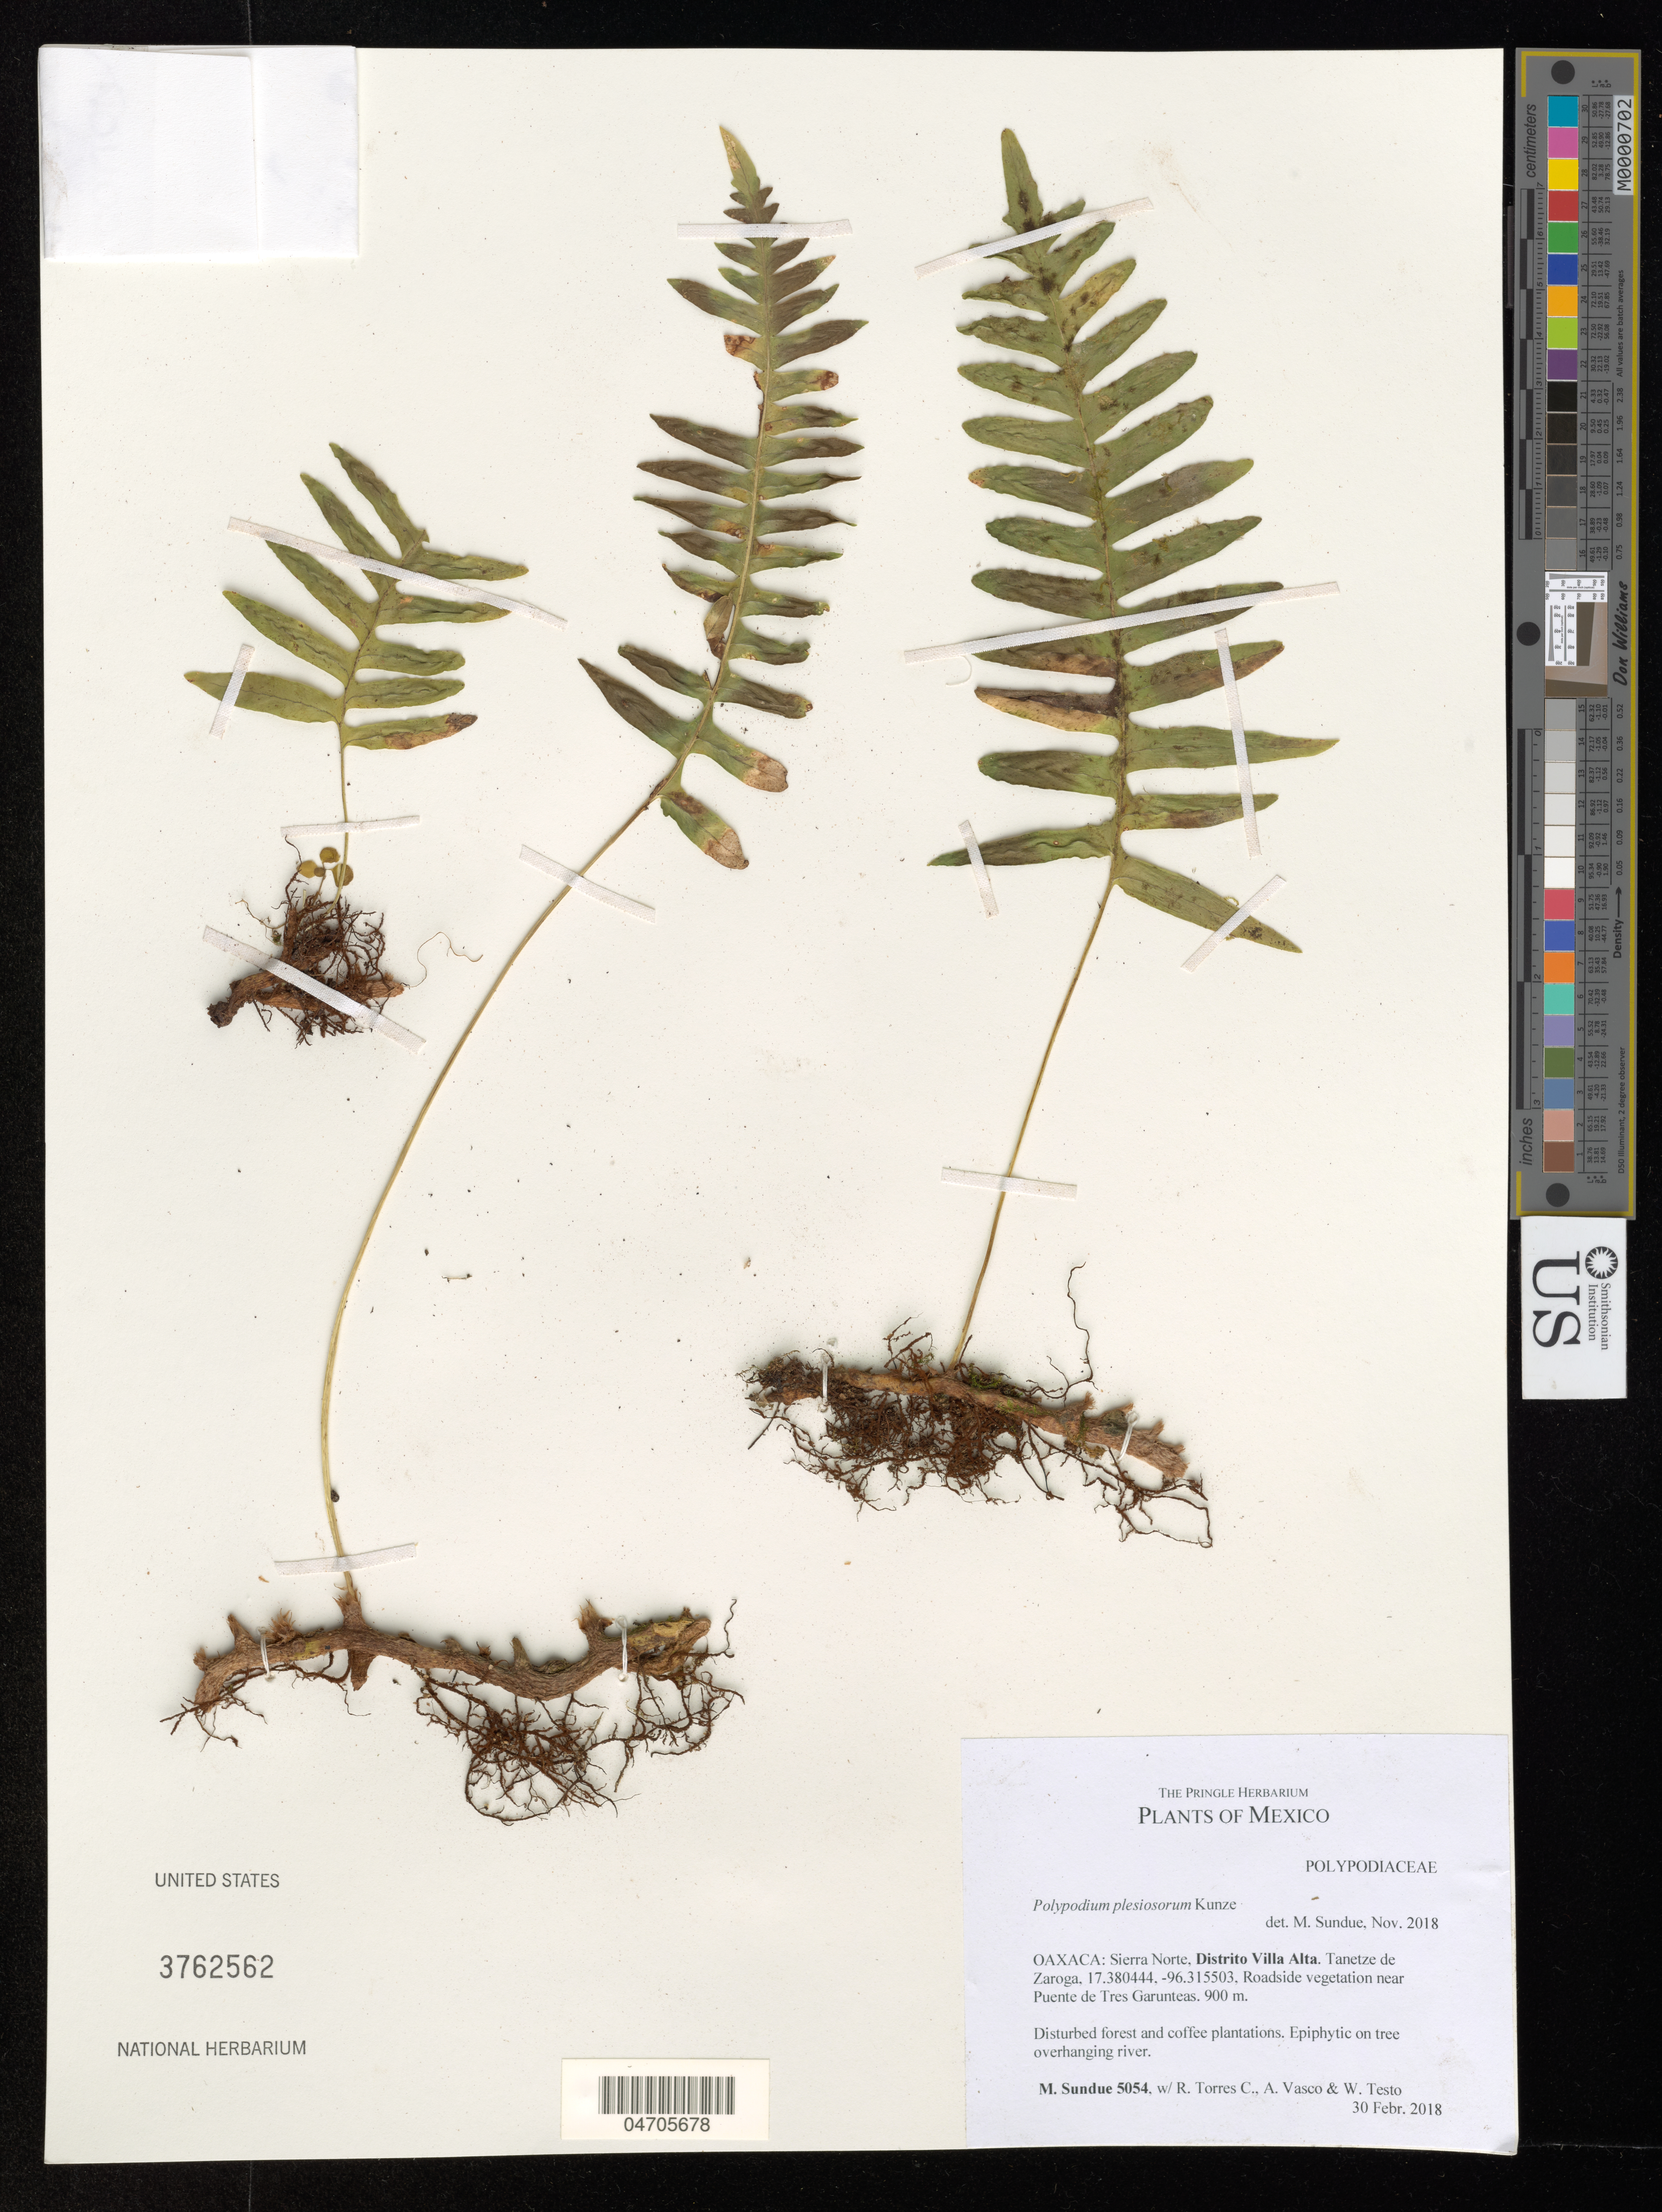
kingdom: Plantae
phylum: Tracheophyta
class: Polypodiopsida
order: Polypodiales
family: Polypodiaceae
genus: Polypodium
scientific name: Polypodium plesiosorum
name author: Kunze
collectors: M. Sundue, R. Torres C., A. Vasco & W. Testo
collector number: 5054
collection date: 2018-02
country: Mexico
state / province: Oaxaca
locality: Sierra Norte, Distrito Villa Alta. Tanetze de Zaroga, 17.380444, -96.315503, Roadside vegetation near Puente de Tres Garunteas.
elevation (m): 900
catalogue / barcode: US 3762562